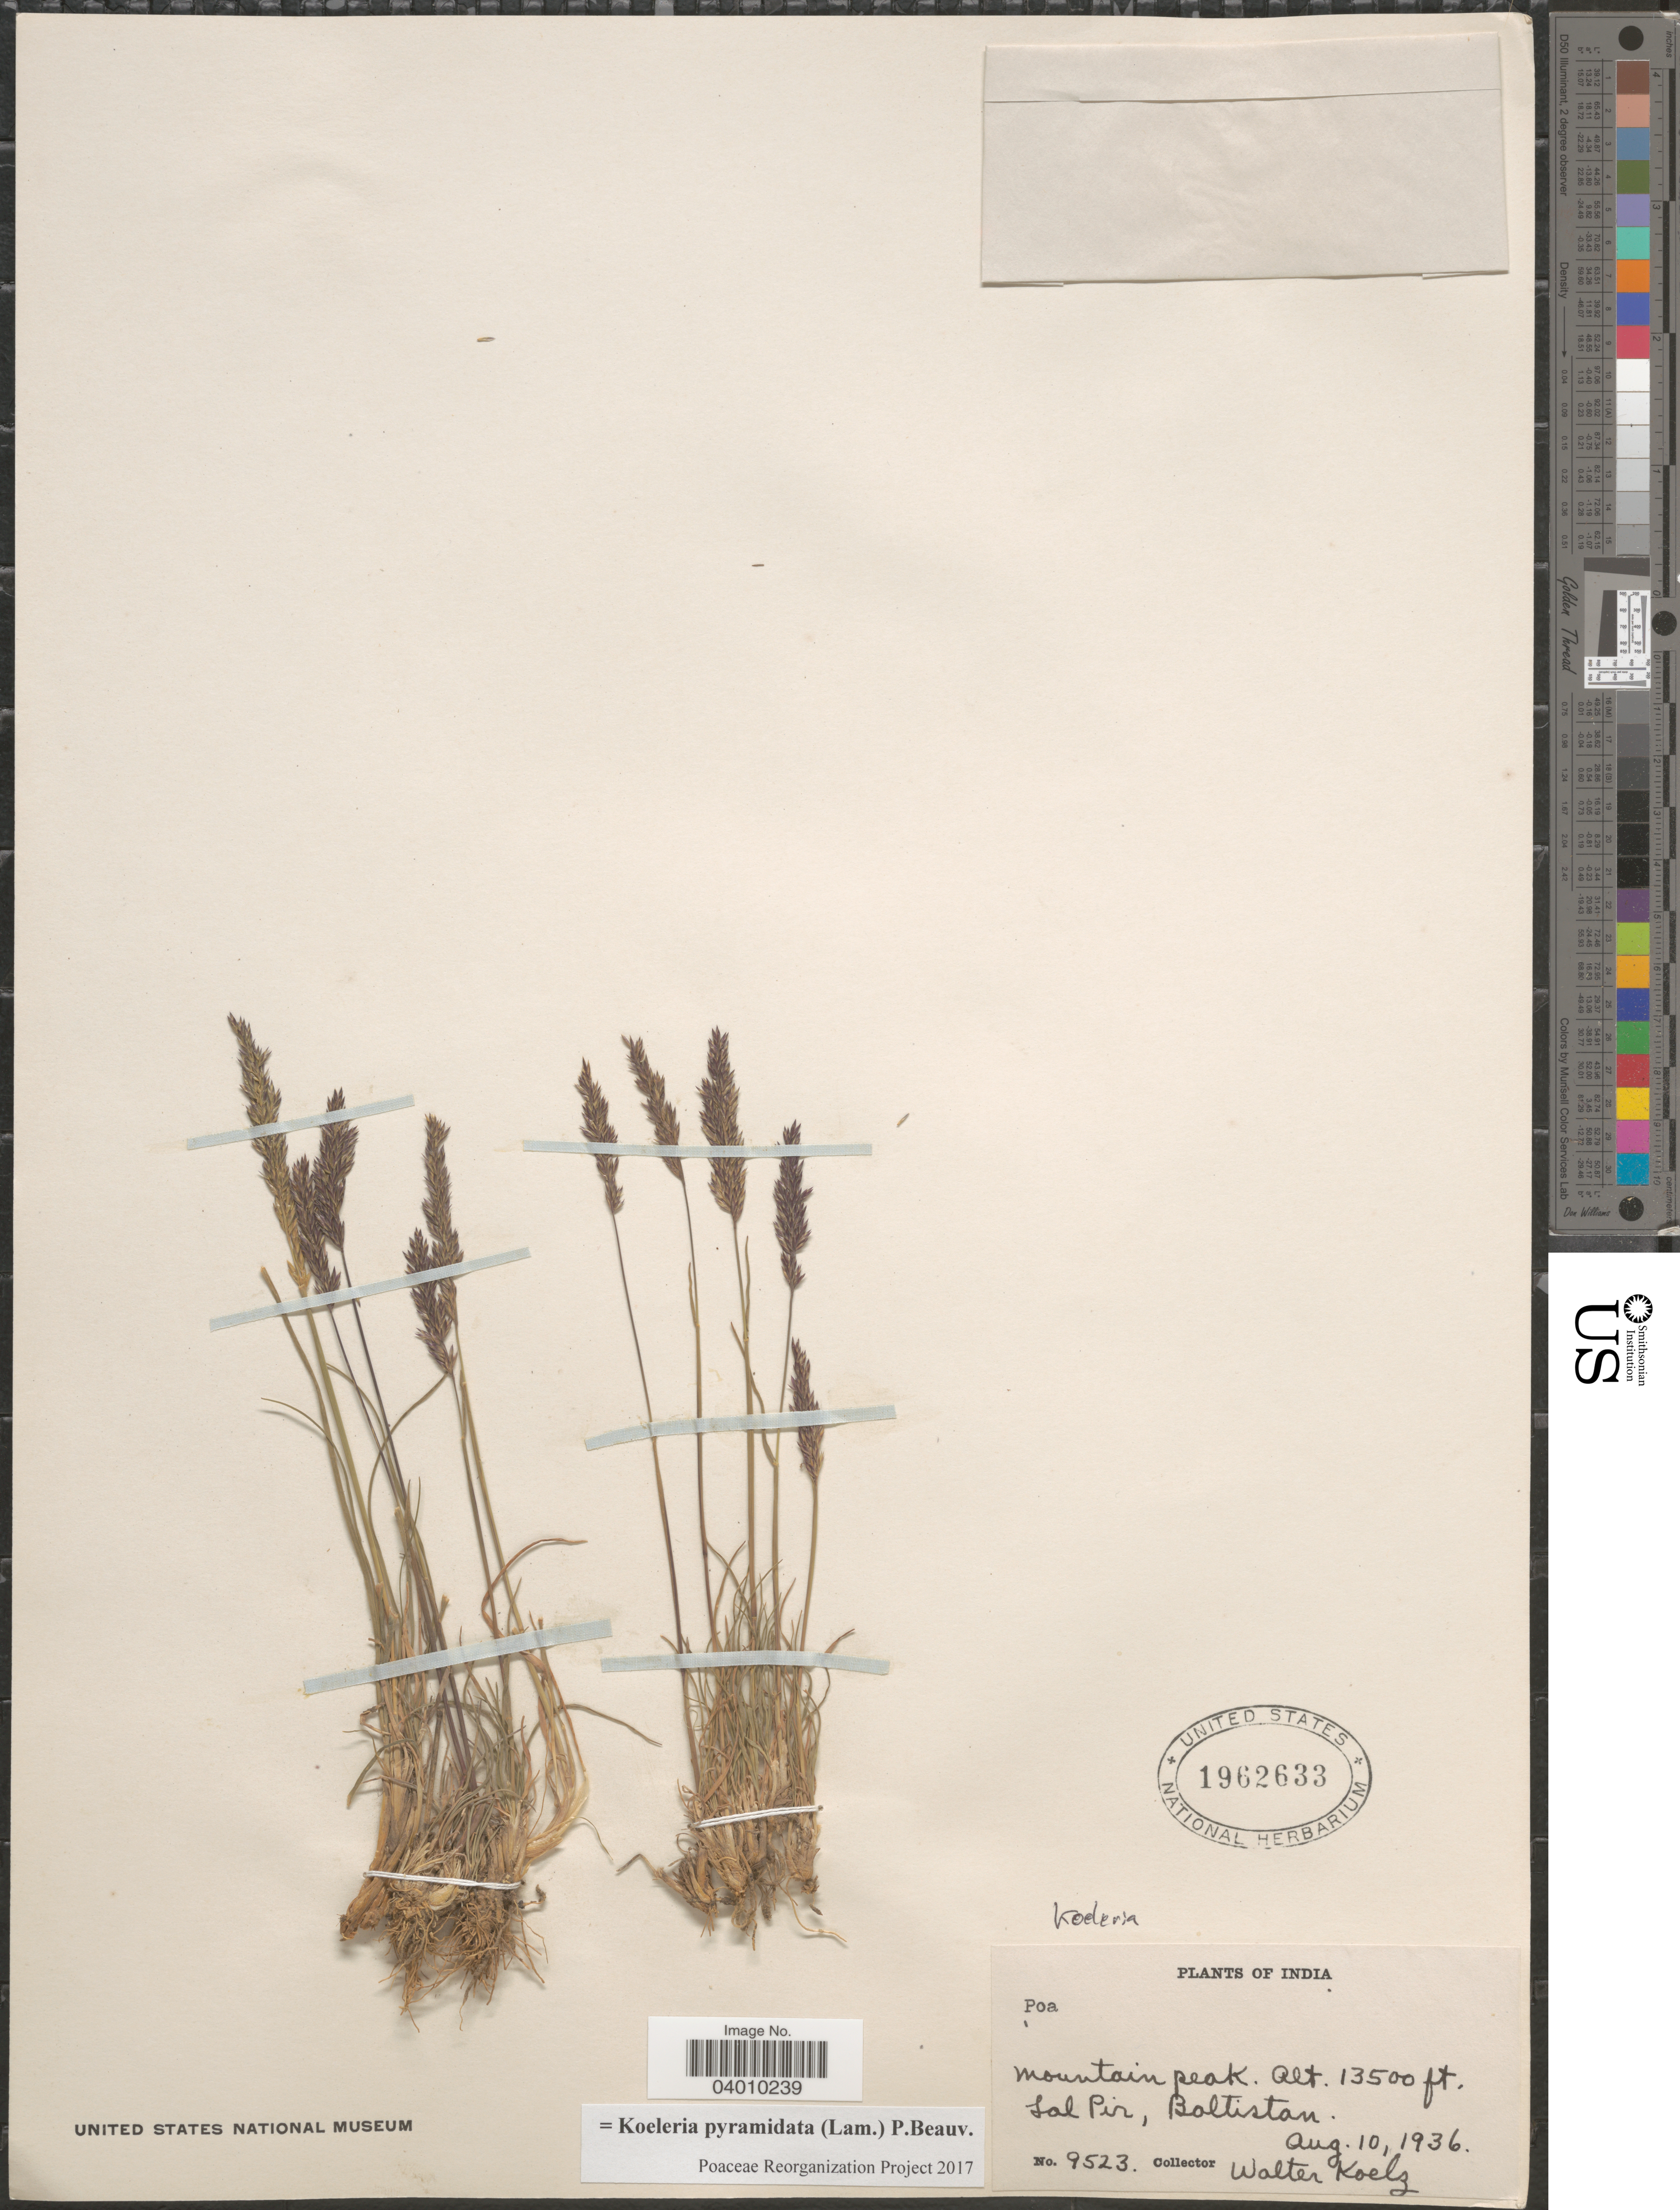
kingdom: Plantae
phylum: Tracheophyta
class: Liliopsida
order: Poales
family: Poaceae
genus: Koeleria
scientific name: Koeleria pyramidata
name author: (Lam.) P. Beauv.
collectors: W. N. Koelz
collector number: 9523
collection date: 1936-08-10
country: India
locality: Mountain Peak. Sal Pir, Baltistan.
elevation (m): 4115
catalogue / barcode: US 1962633